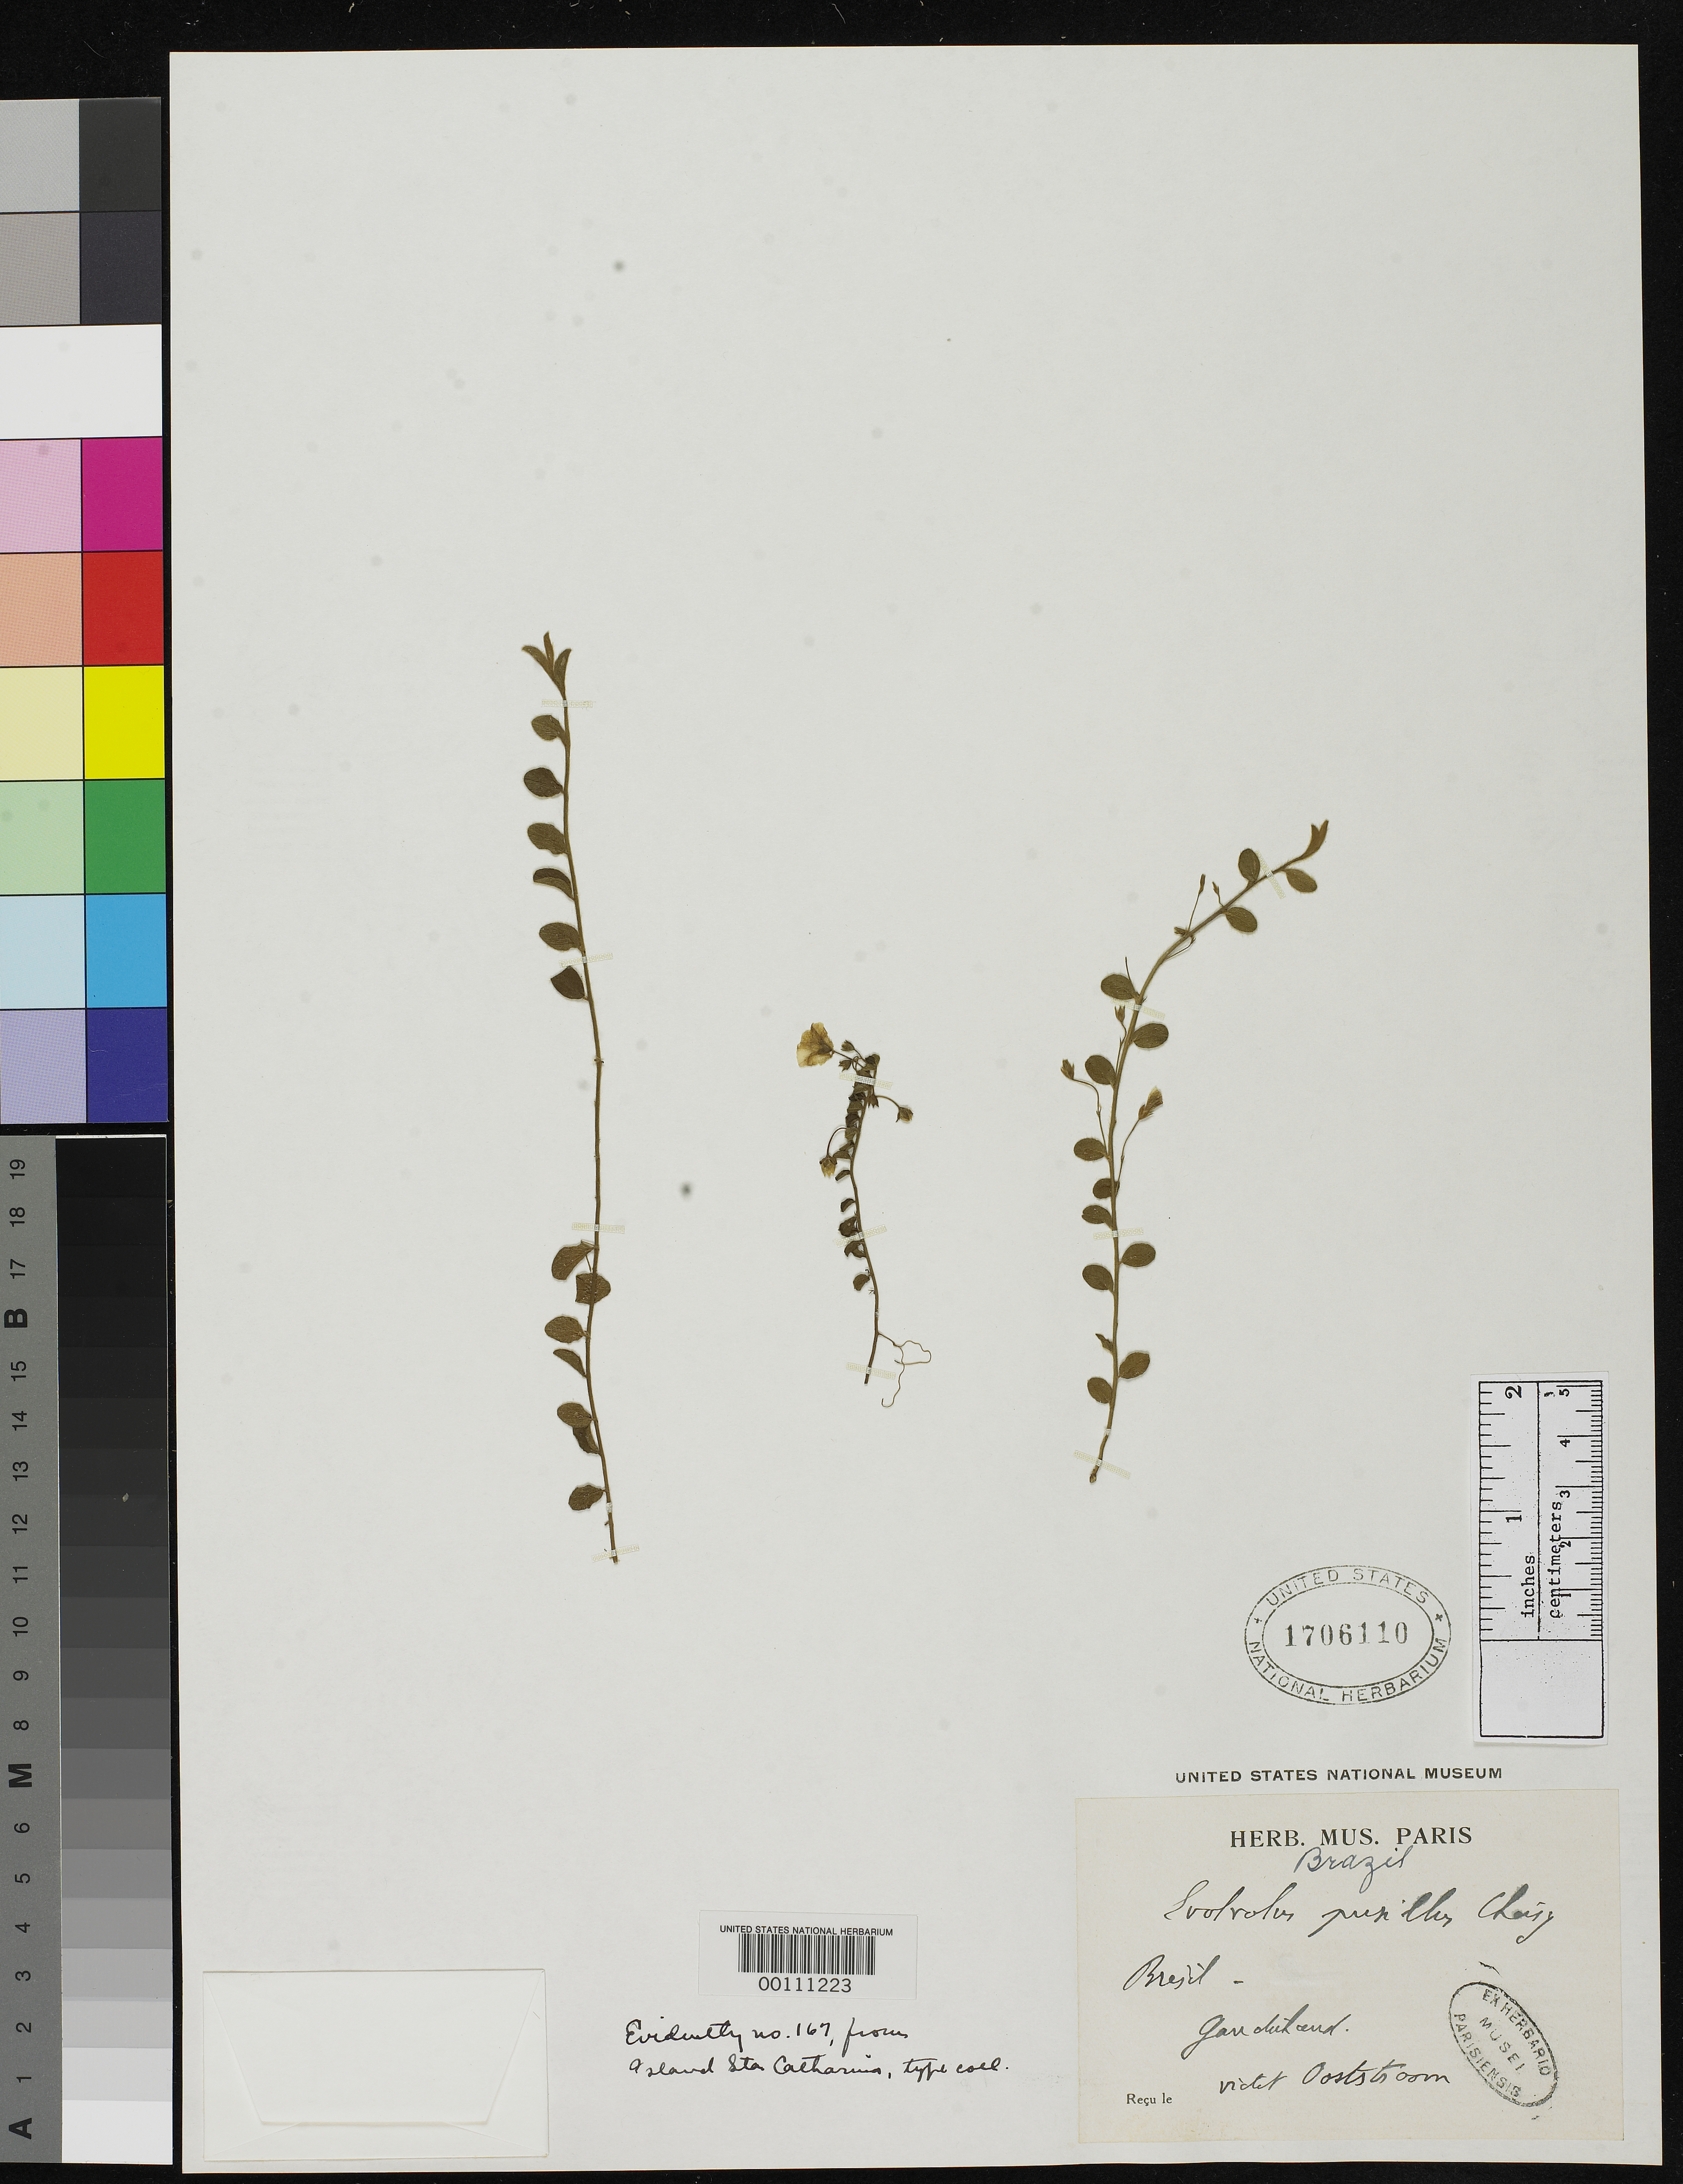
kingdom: Plantae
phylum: Tracheophyta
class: Magnoliopsida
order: Solanales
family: Convolvulaceae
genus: Evolvulus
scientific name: Evolvulus pusillus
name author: Choisy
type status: Type Collection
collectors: C. Gaudichaud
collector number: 167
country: Brazil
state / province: Minas Gerais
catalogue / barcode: US 1706110